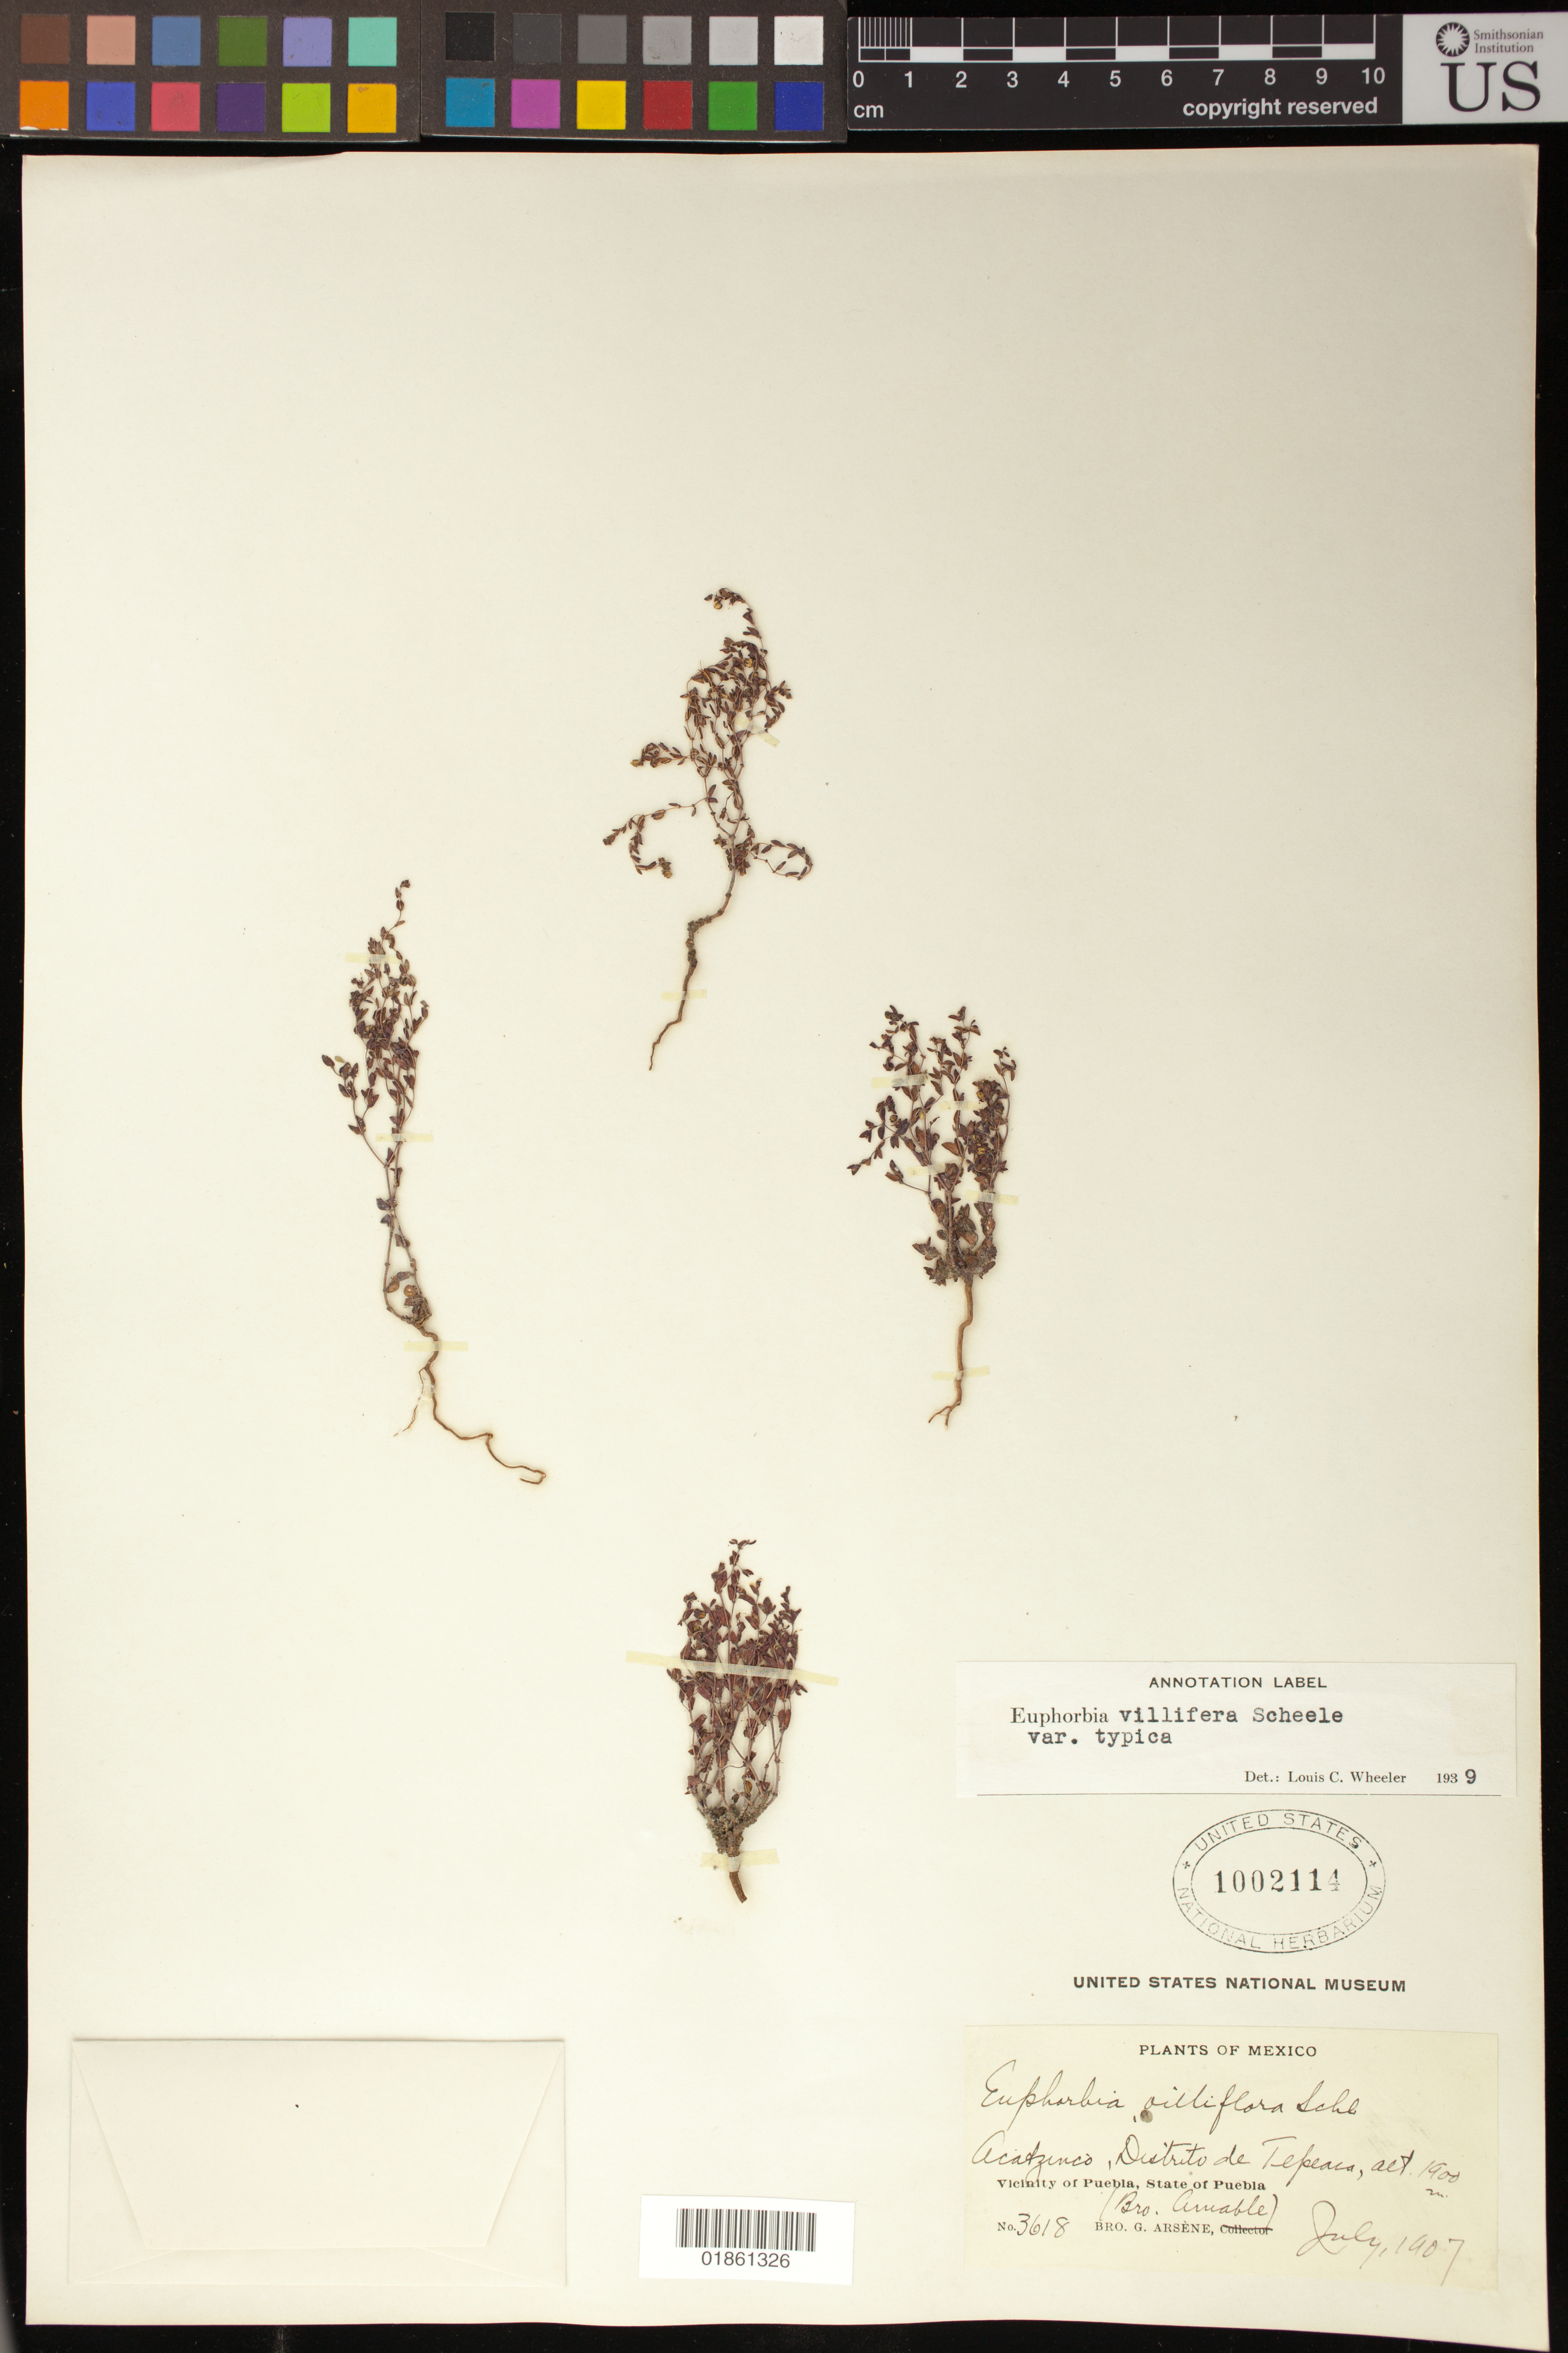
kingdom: Plantae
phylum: Tracheophyta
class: Magnoliopsida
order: Malpighiales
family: Euphorbiaceae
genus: Euphorbia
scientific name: Euphorbia villifera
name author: Scheele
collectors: Bro. G. Arsène & B. Amable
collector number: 3618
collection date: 1907-07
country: Mexico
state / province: Puebla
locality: Acatzinco [sp.?], Distrito de Tepeaca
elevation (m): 1900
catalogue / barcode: US 1002114